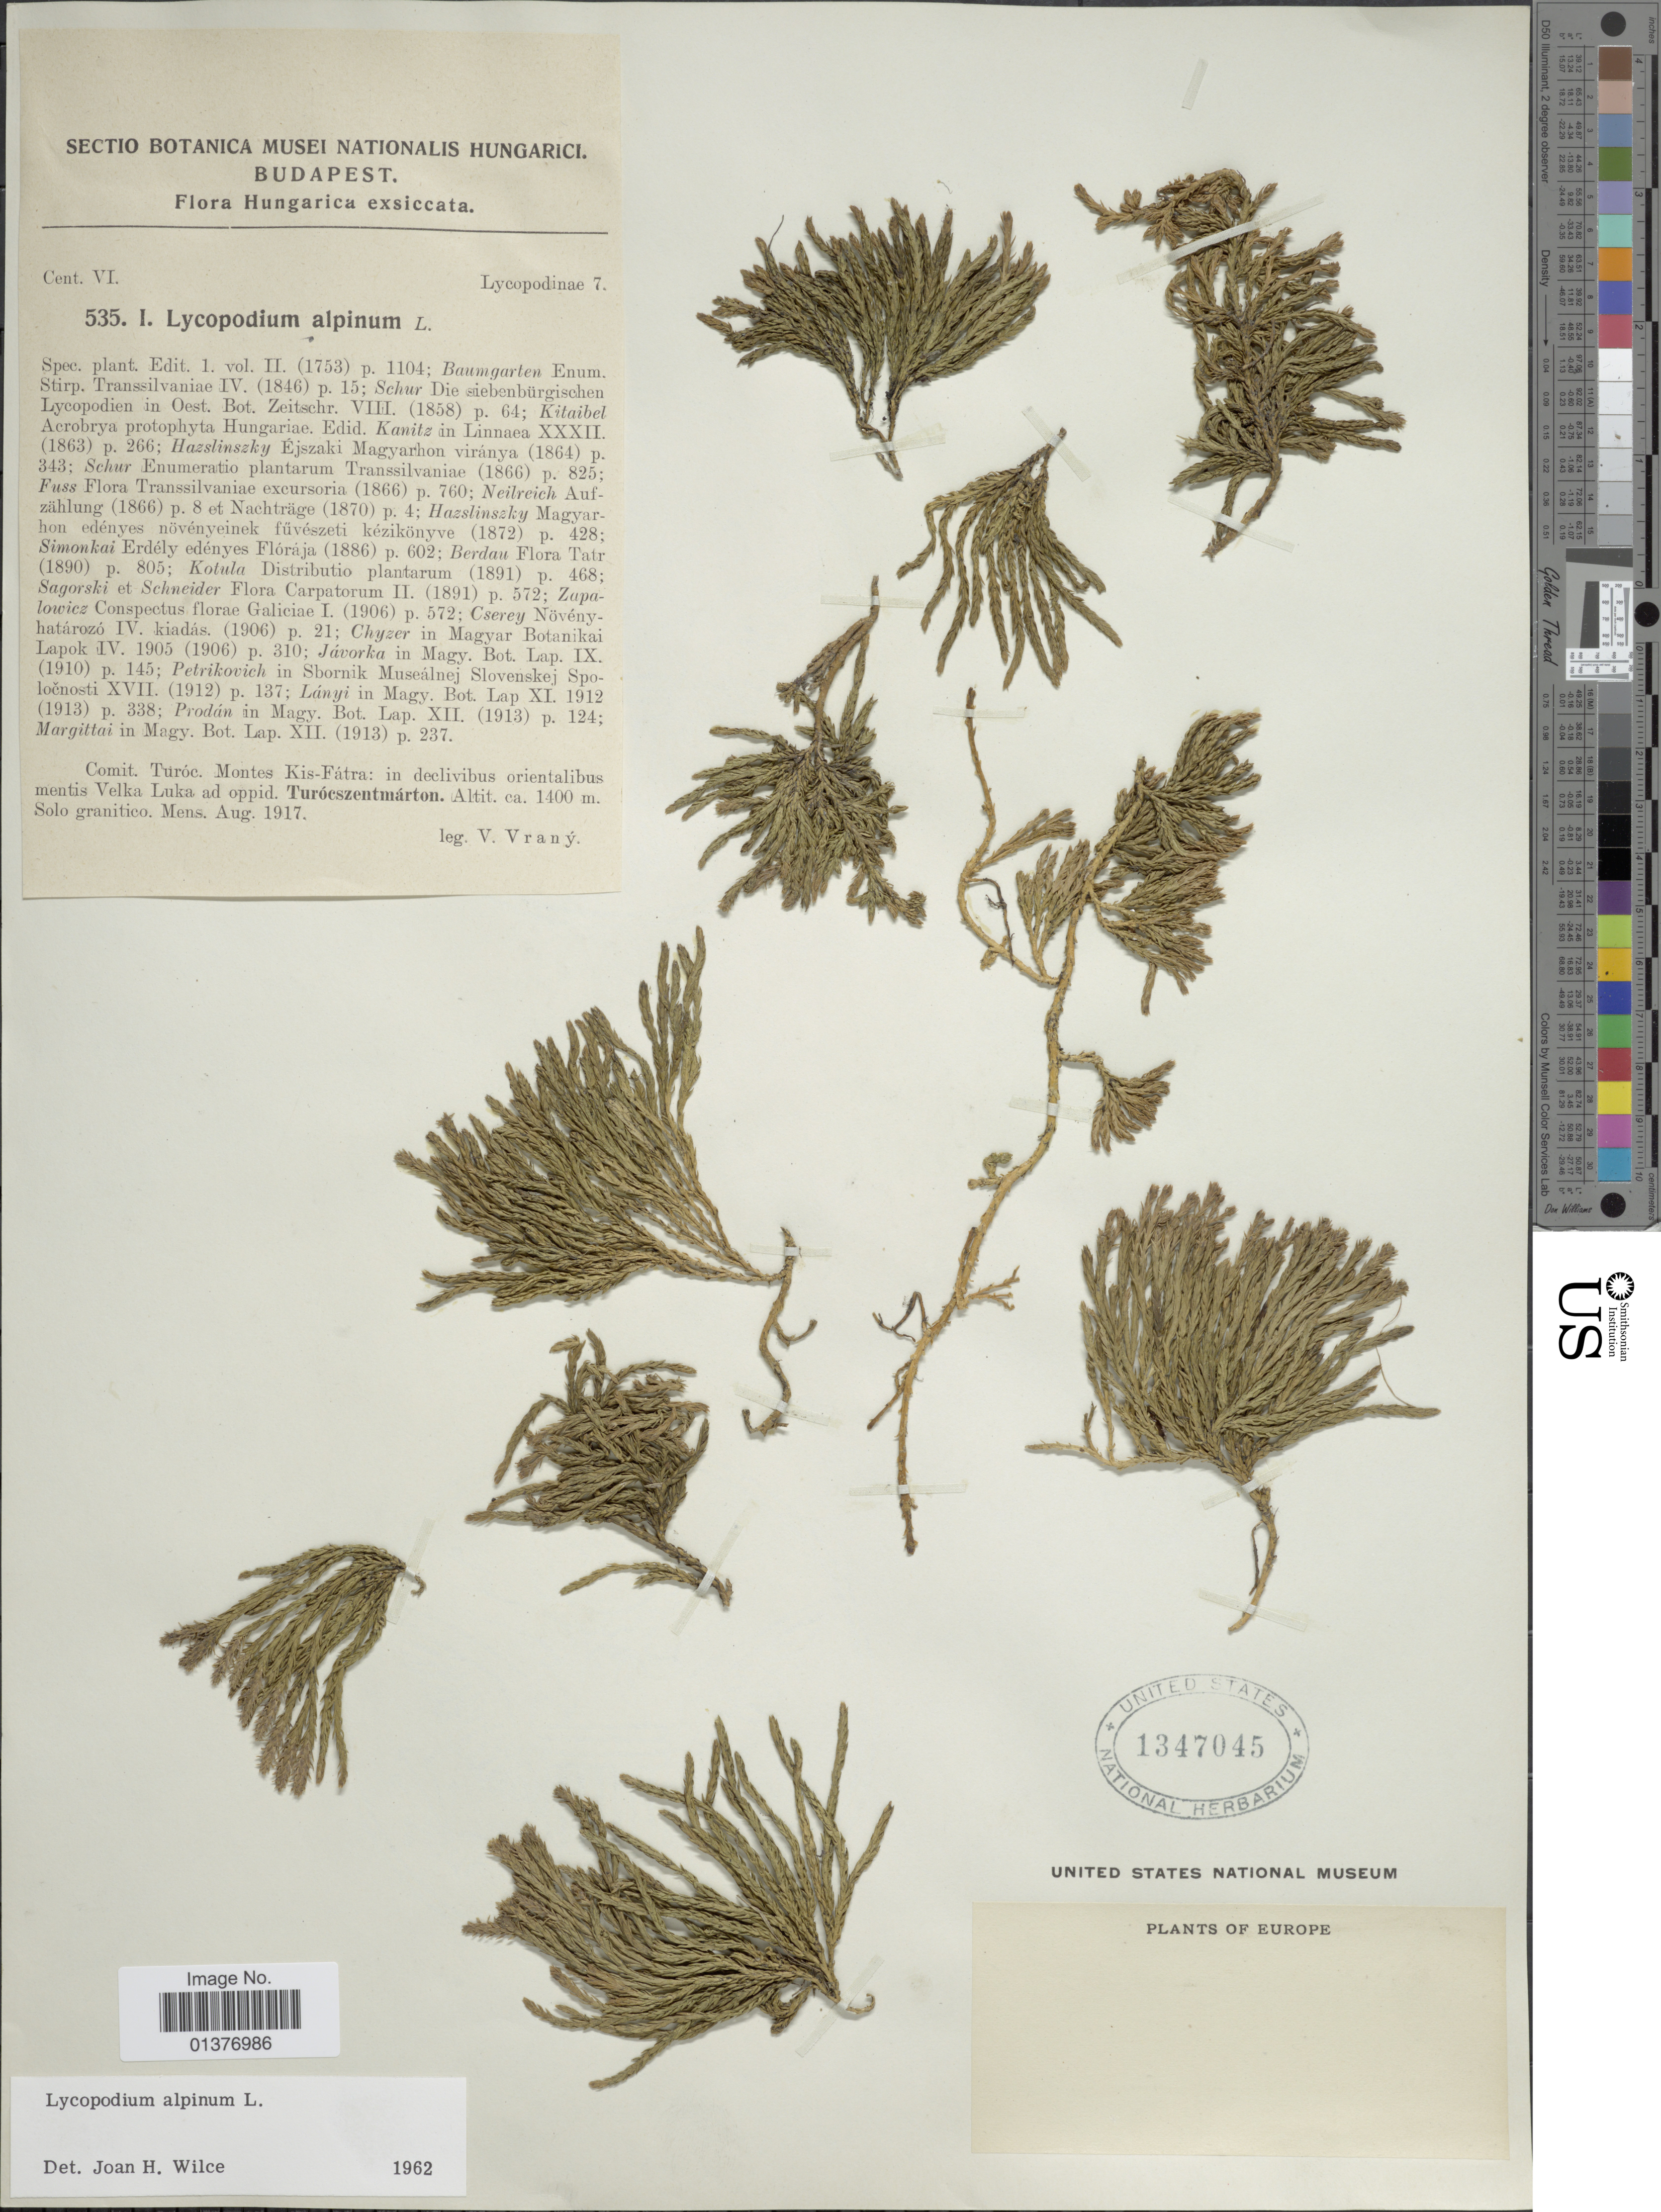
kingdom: Plantae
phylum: Tracheophyta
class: Lycopodiopsida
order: Lycopodiales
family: Lycopodiaceae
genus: Diphasiastrum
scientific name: Diphasiastrum alpinum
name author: (L.) Holub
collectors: V. Vrany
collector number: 535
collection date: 1917-08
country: Hungary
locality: Plants of Europe, Comit. Turóc. Montes Kis-Fátra: in declivibus orientalibus mentis Velka Luka ad oppid. Turócszentmárton.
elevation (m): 1400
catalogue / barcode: US 1347045